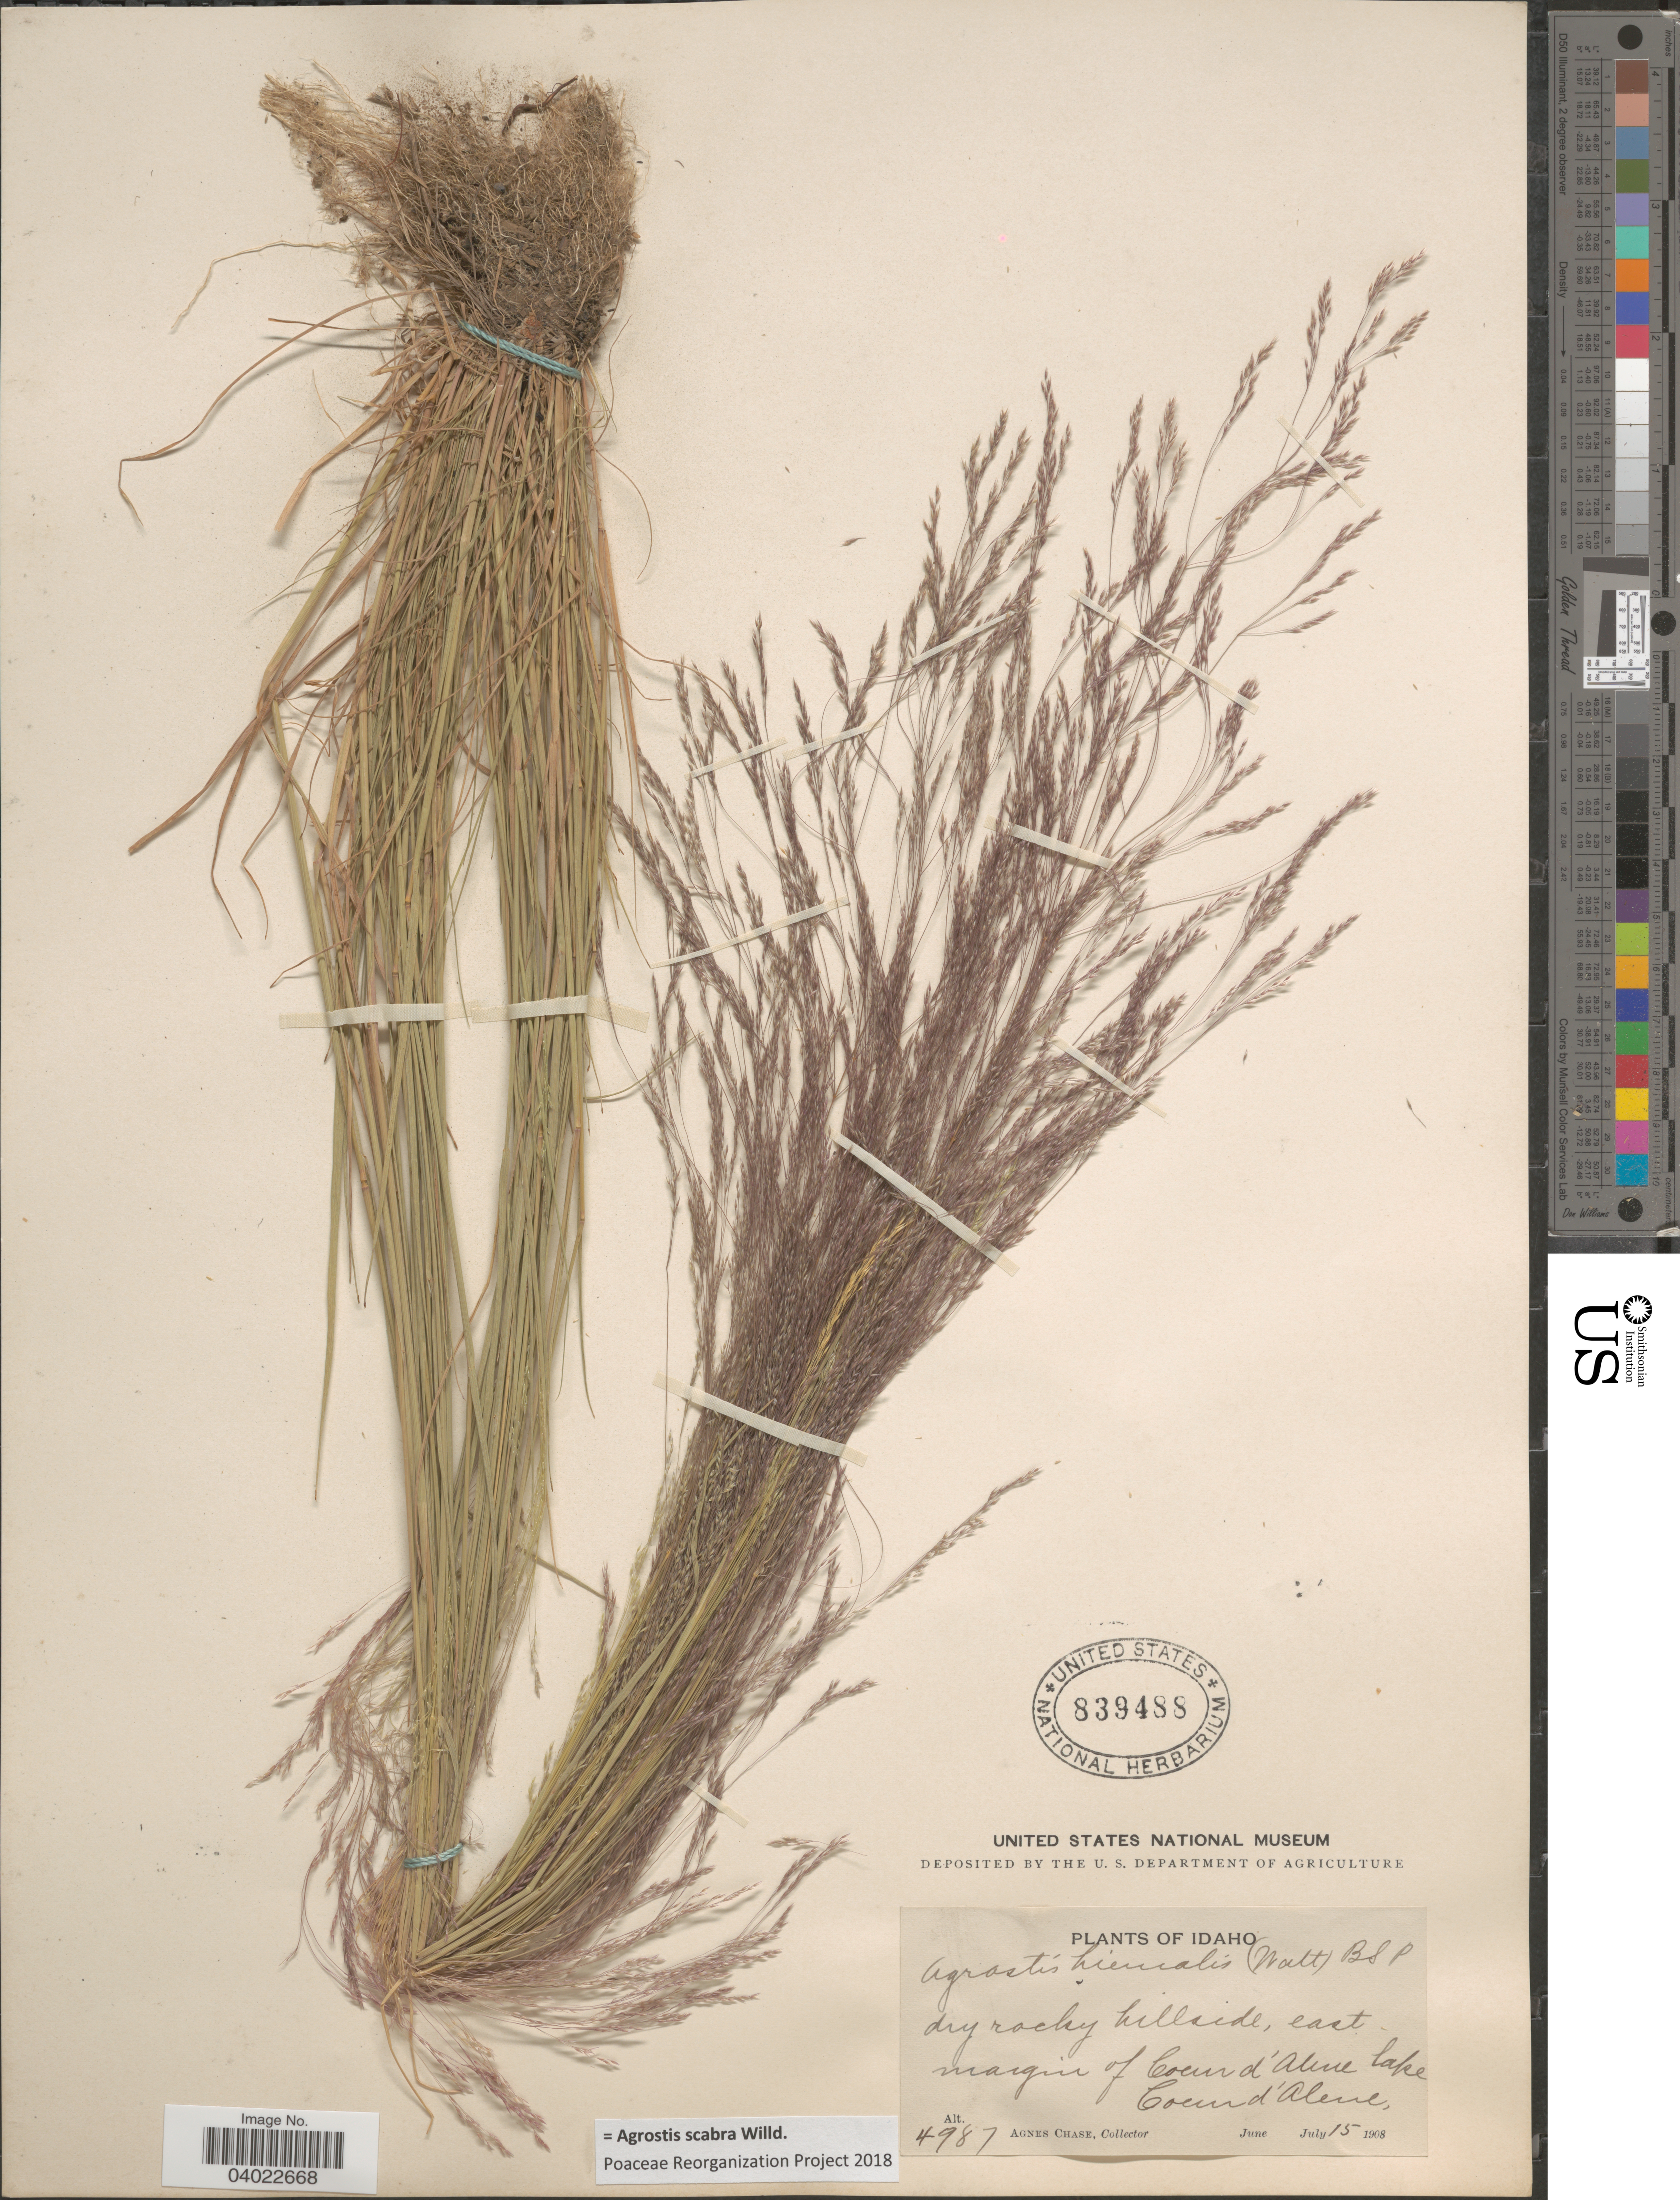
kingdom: Plantae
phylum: Tracheophyta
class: Liliopsida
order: Poales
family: Poaceae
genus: Agrostis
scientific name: Agrostis scabra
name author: Willd.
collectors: A. Chase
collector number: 4987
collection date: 1908-07-15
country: United States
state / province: Idaho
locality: East margin of Coeur d'Alene lake. Coeur d'Alene.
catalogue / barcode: US 839488